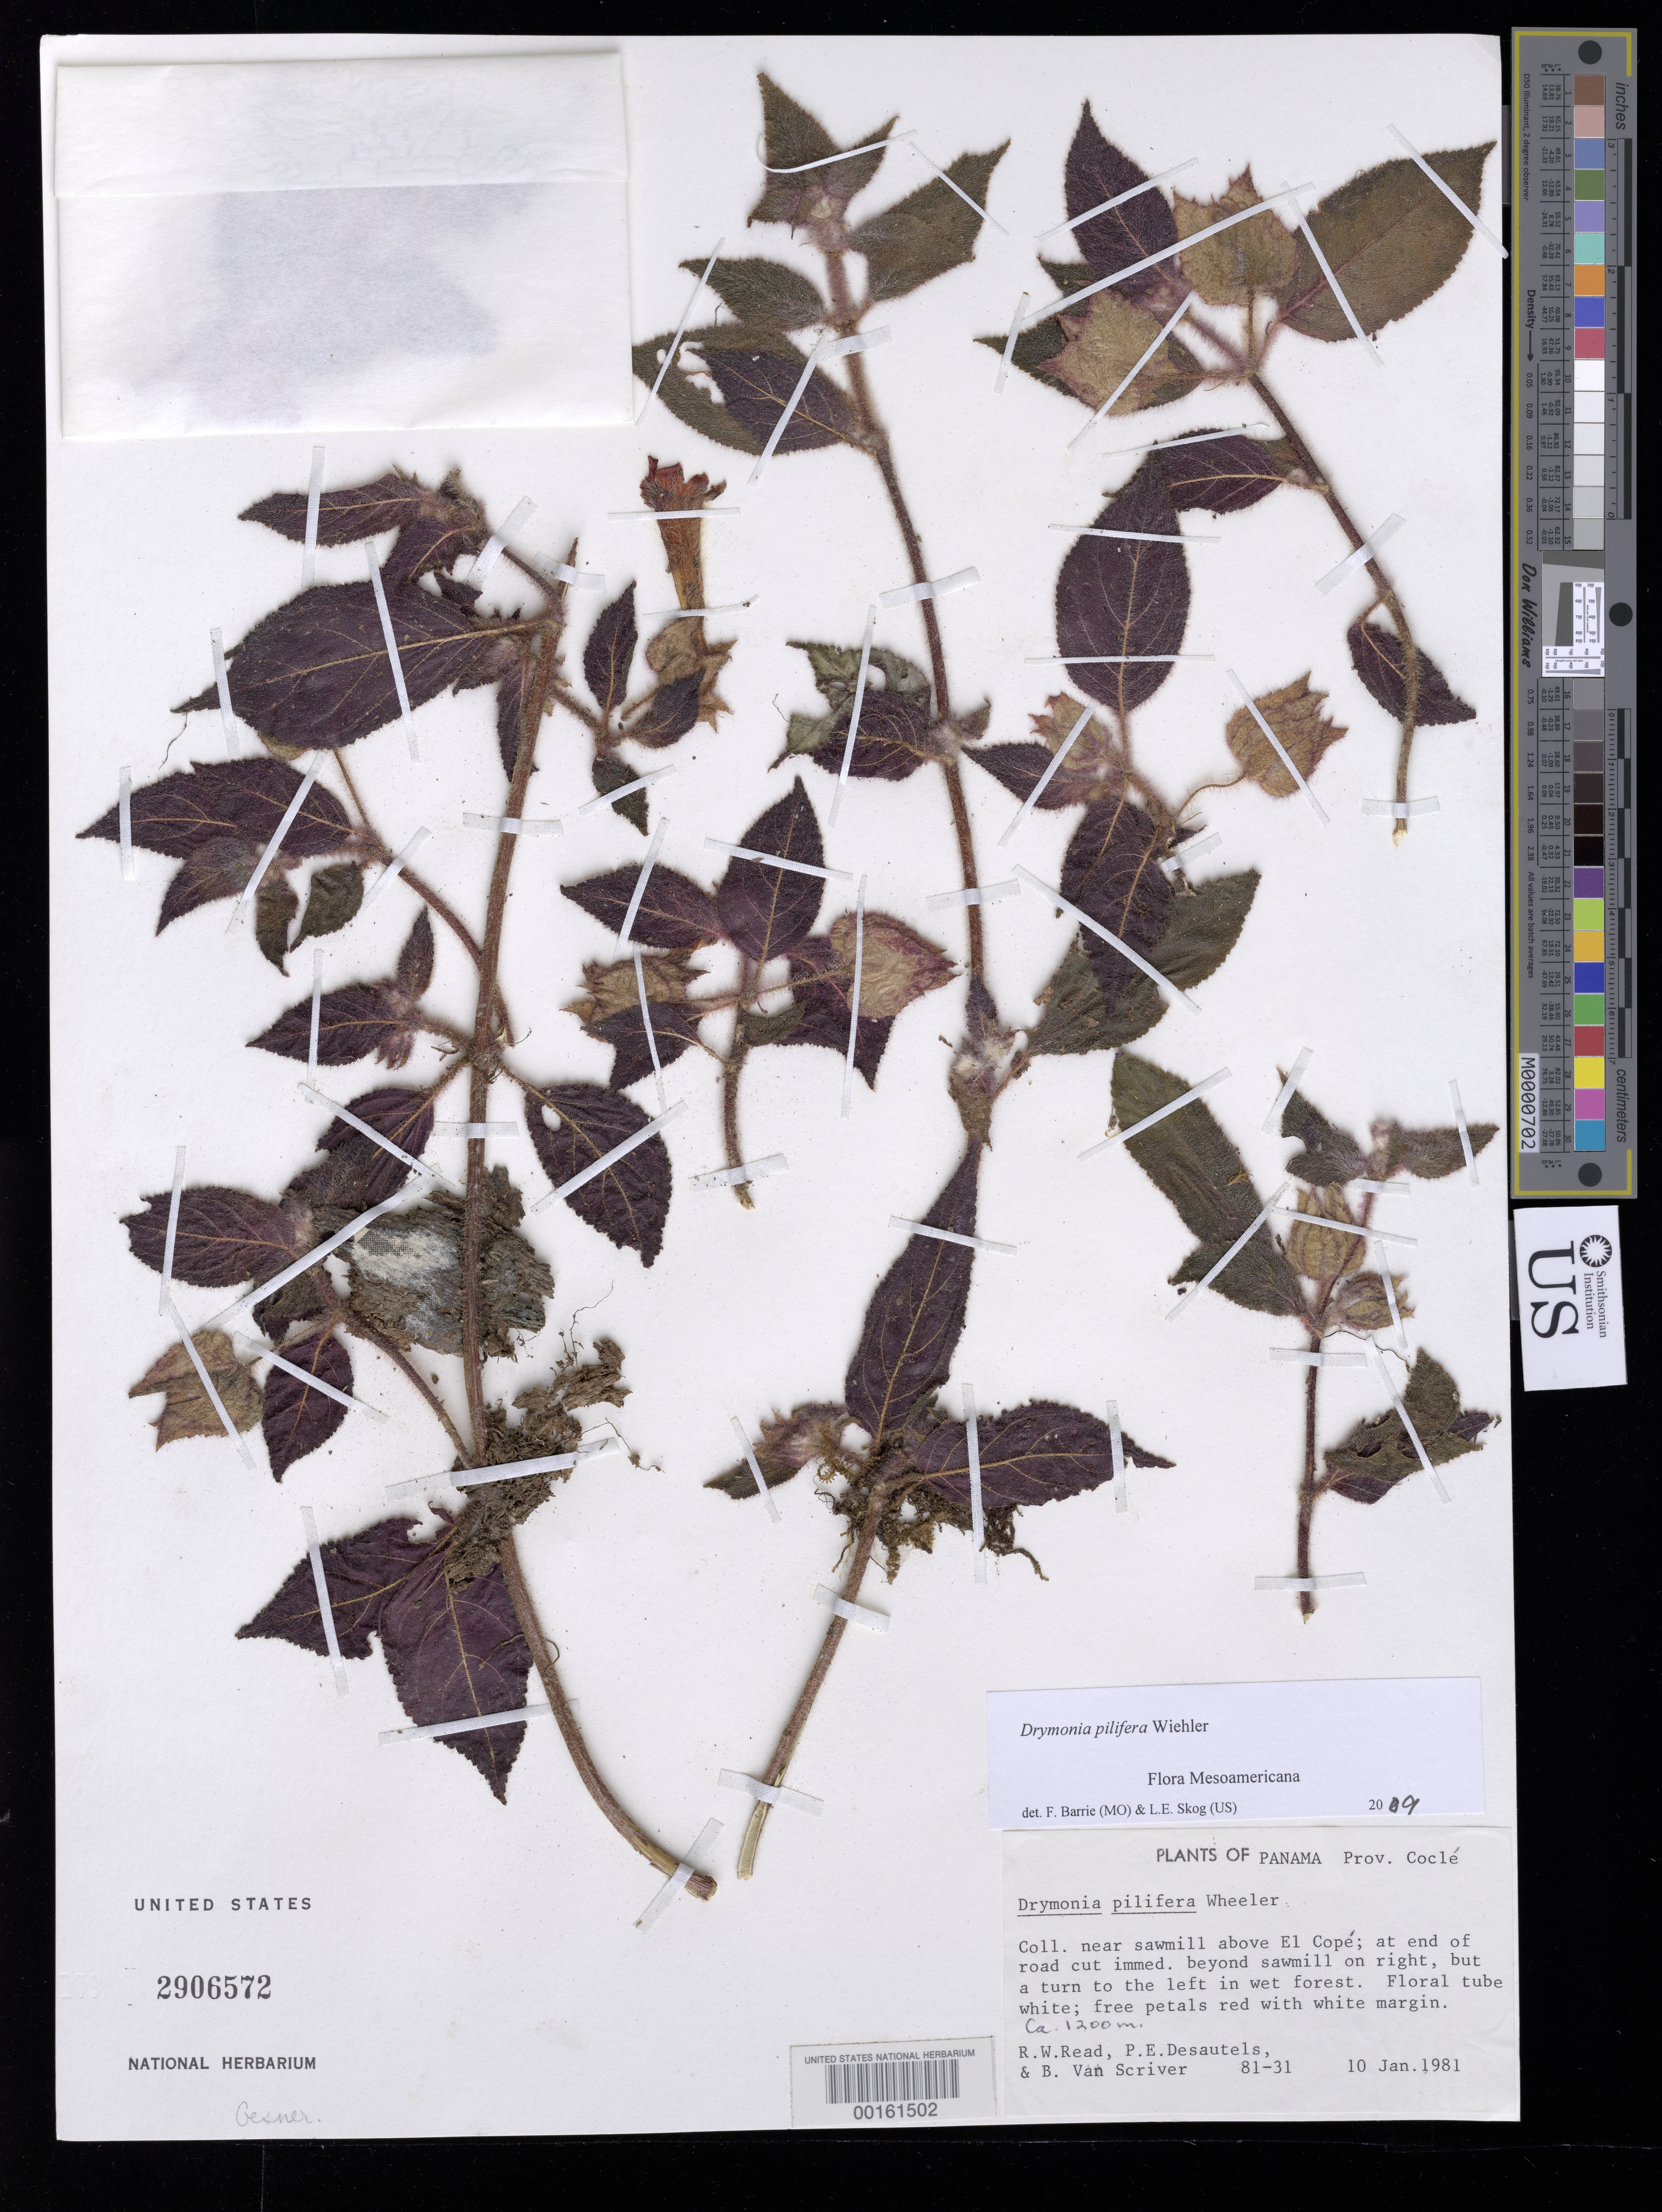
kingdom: Plantae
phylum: Tracheophyta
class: Magnoliopsida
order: Lamiales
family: Gesneriaceae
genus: Drymonia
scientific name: Drymonia pilifera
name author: Wiehler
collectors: R. W. Read & et al.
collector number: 8131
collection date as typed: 10 Jan 1981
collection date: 1981-01-10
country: Panama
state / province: Coclé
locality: Coll near sawmill above El Cope, at end of road cut immed beyond sawmill on right, but a turn to the left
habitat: In wet forest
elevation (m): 1200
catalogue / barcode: US 2906572